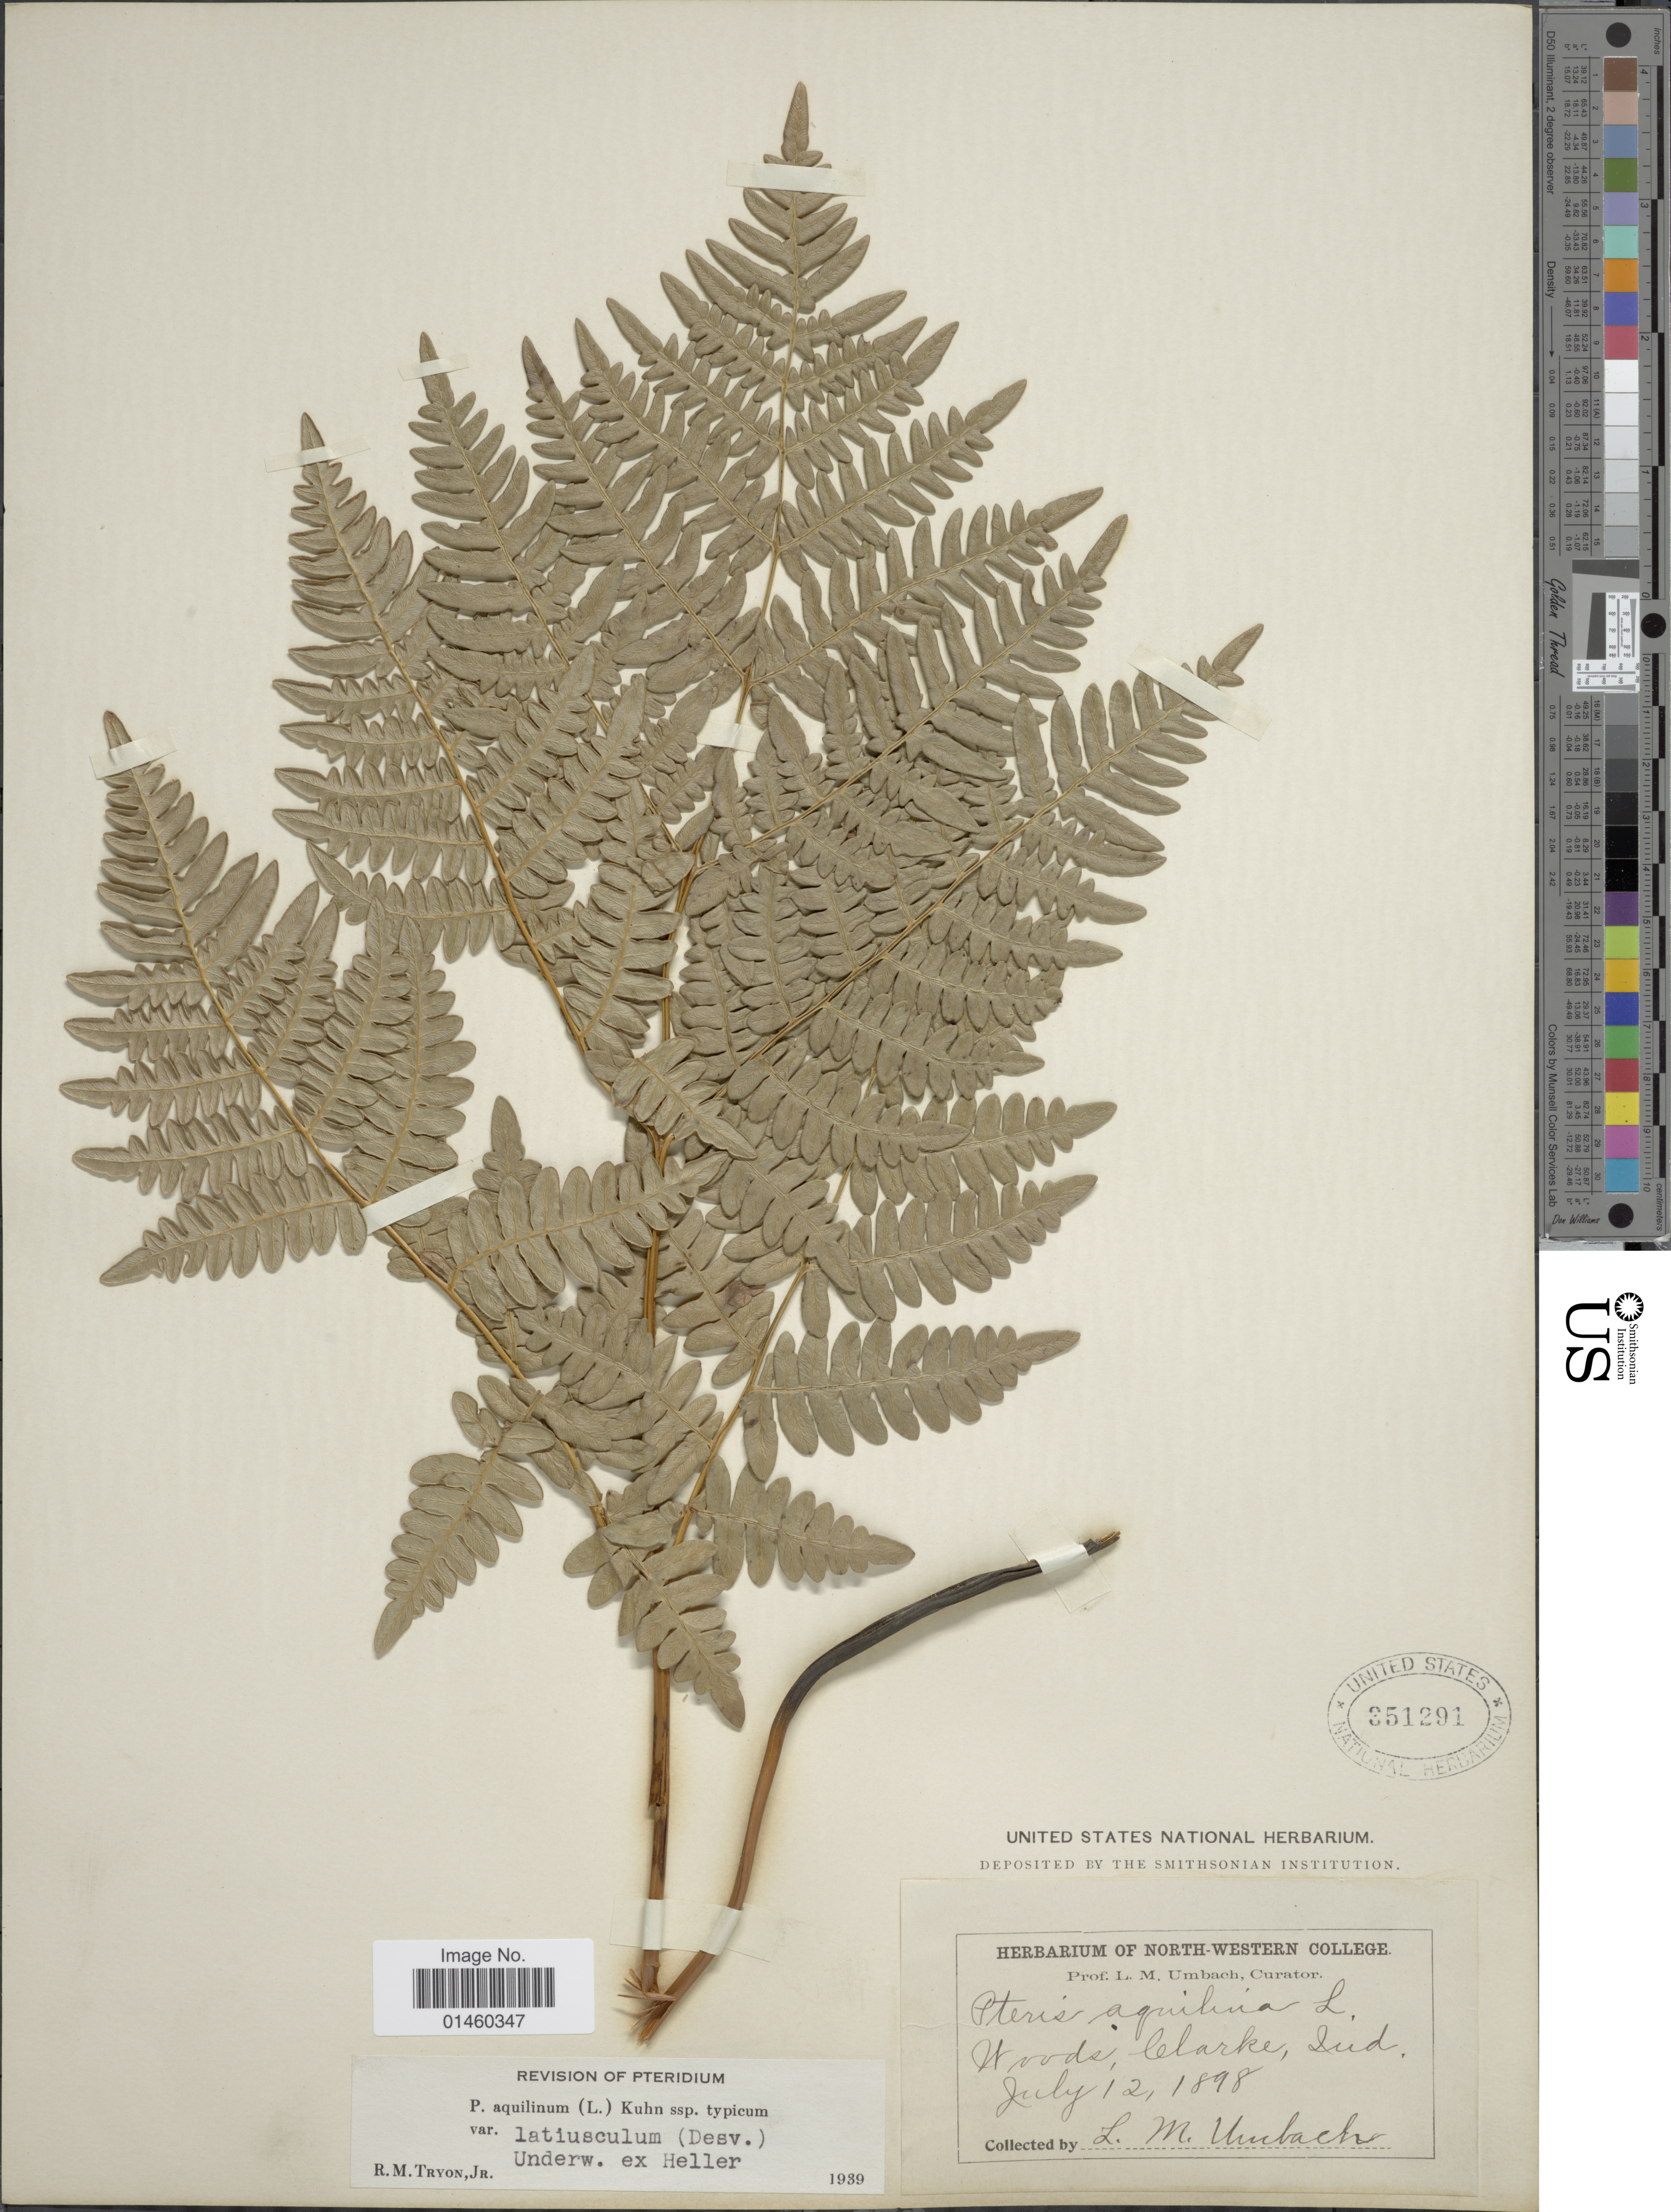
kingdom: Plantae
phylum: Tracheophyta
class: Polypodiopsida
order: Polypodiales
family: Dennstaedtiaceae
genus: Pteridium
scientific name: Pteridium aquilinum var. latiusculum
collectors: L. M. Umbach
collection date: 1898-07-12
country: United States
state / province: Indiana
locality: Woods, Clarke, Ind.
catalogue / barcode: US 351291